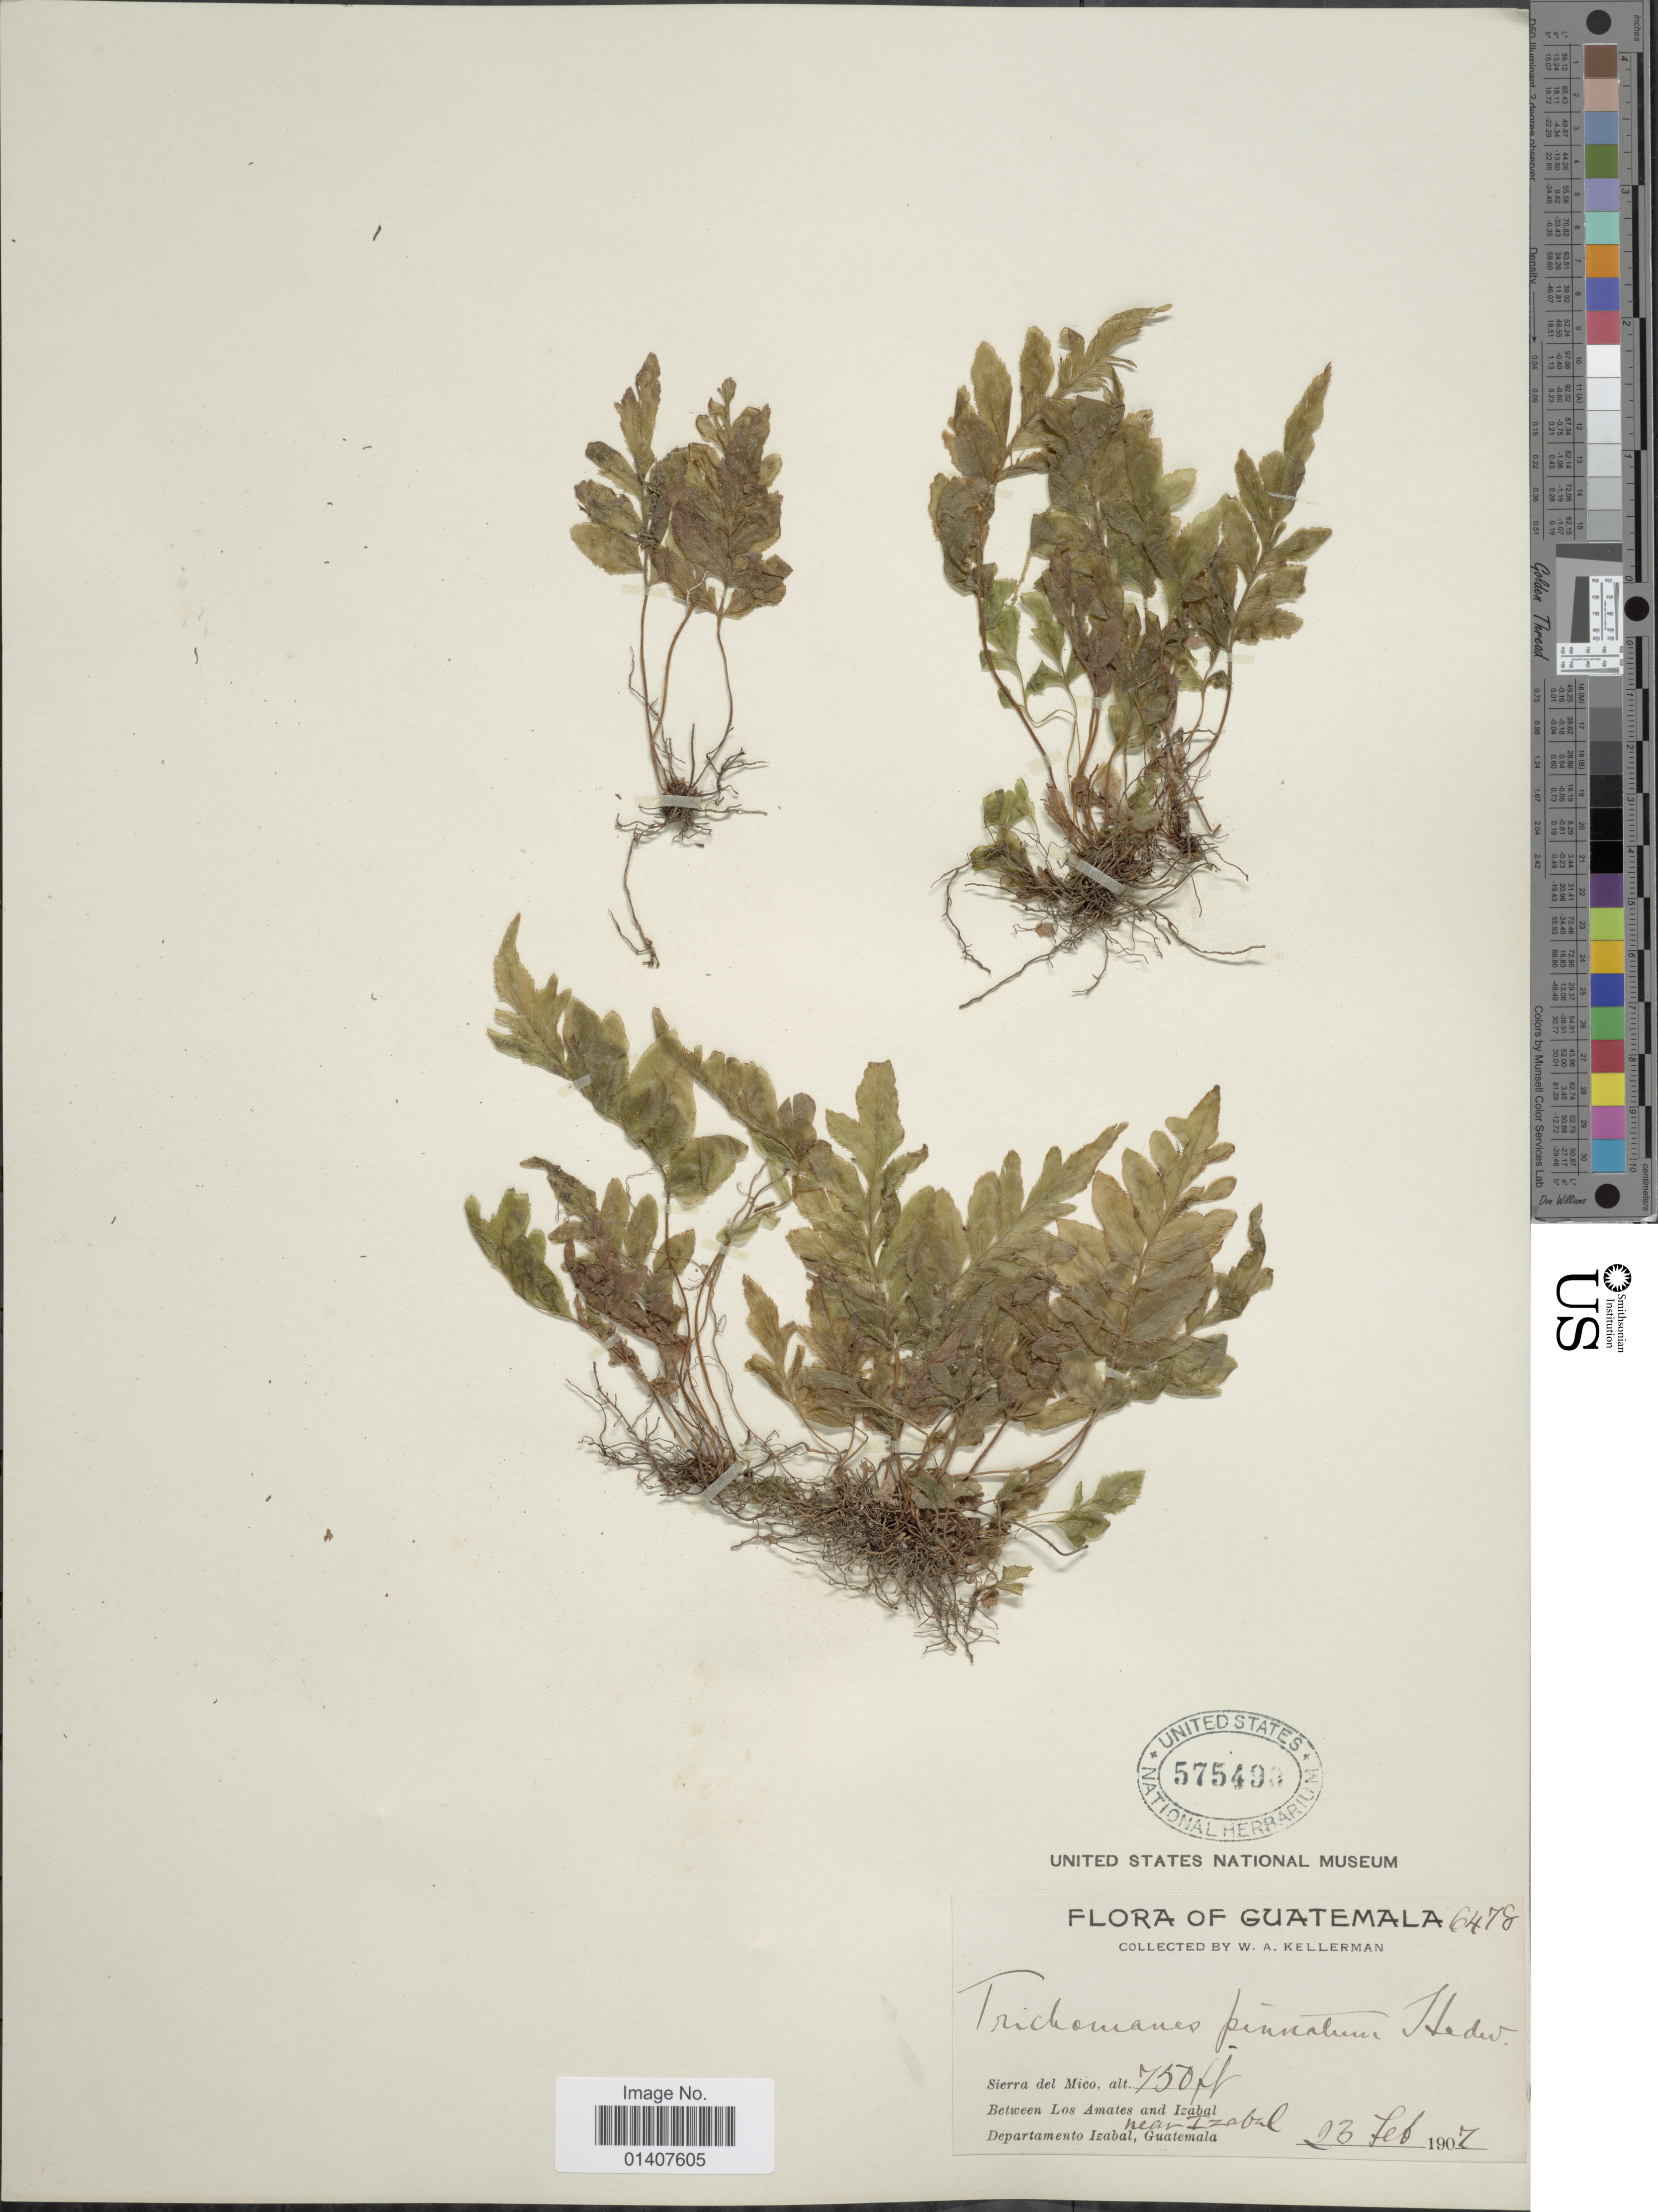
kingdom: Plantae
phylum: Tracheophyta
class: Polypodiopsida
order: Hymenophyllales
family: Hymenophyllaceae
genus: Trichomanes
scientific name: Trichomanes pinnatum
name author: Hedw.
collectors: W. Kellerman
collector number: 6478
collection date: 1907-02-23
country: Guatemala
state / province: Izabal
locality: Sierra del Mico, between los Amates and Izabal, near Izabal, Departamento Izabal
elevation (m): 229